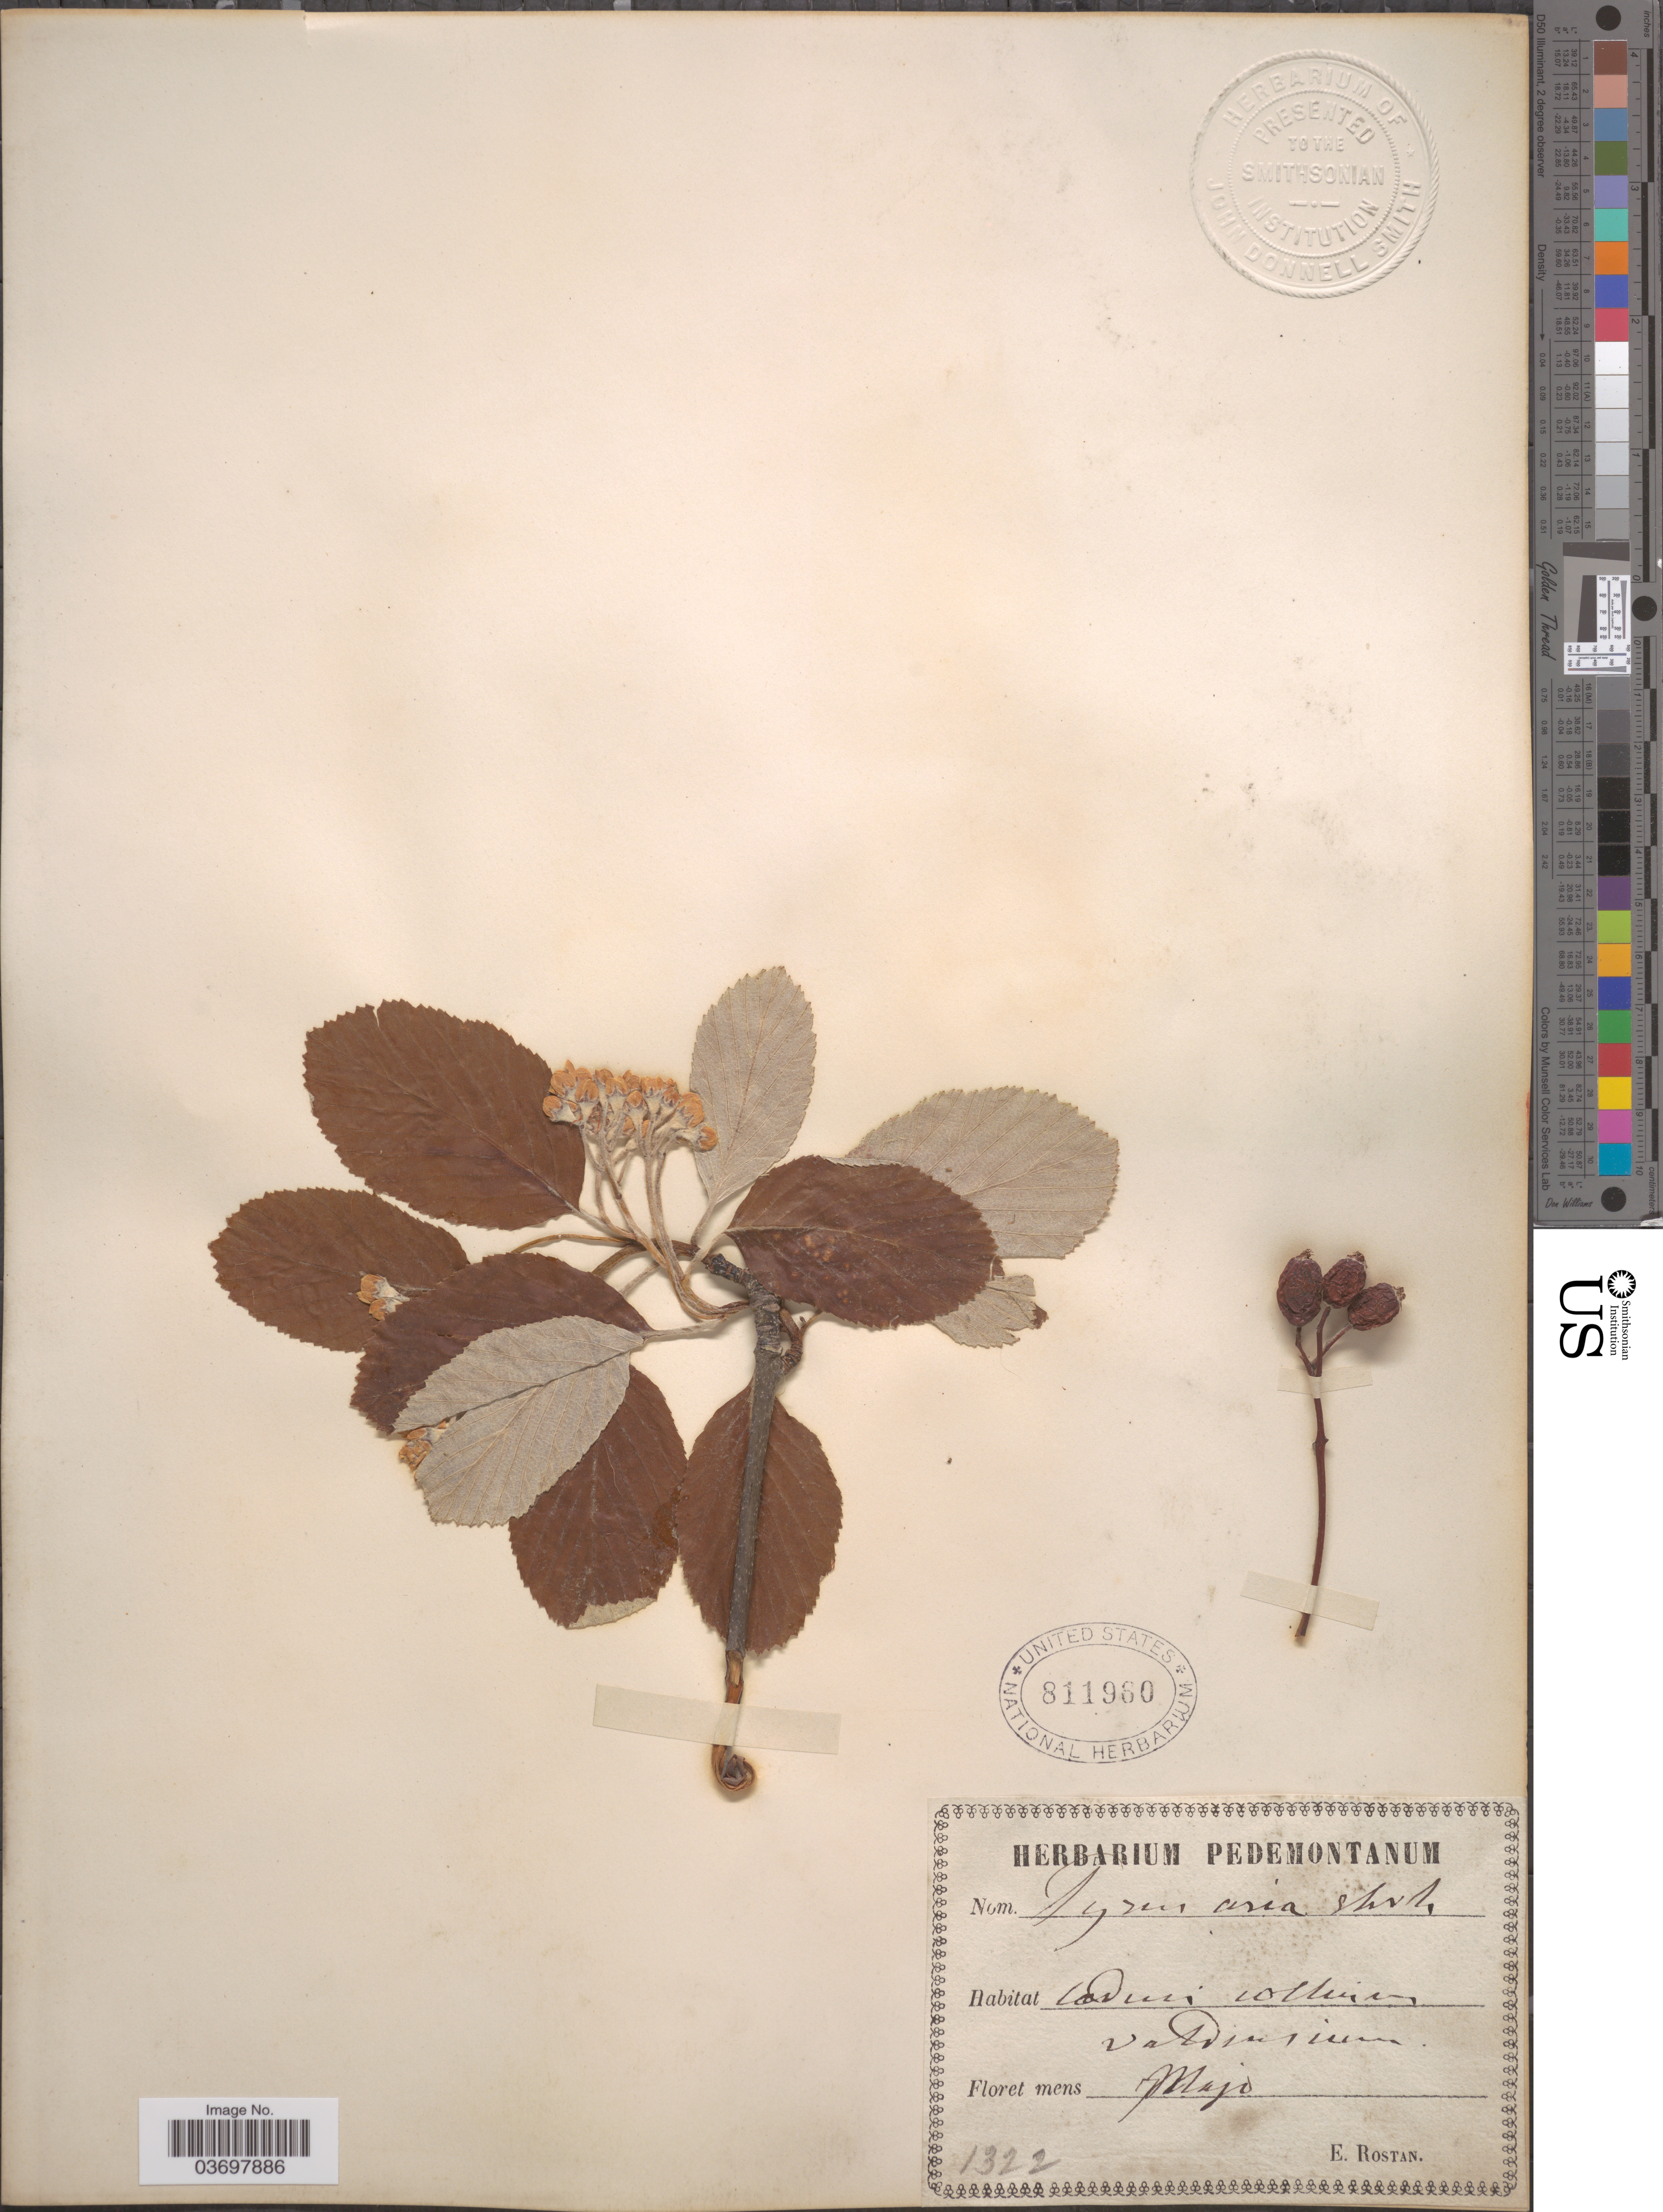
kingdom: Plantae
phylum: Tracheophyta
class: Magnoliopsida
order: Rosales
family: Rosaceae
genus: Sorbus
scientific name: Sorbus aria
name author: (L.) Crantz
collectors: E. Rostan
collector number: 1322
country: Italy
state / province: Piedmont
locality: Lami iolkiun vahiusium. [interpreted]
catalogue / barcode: US 811960